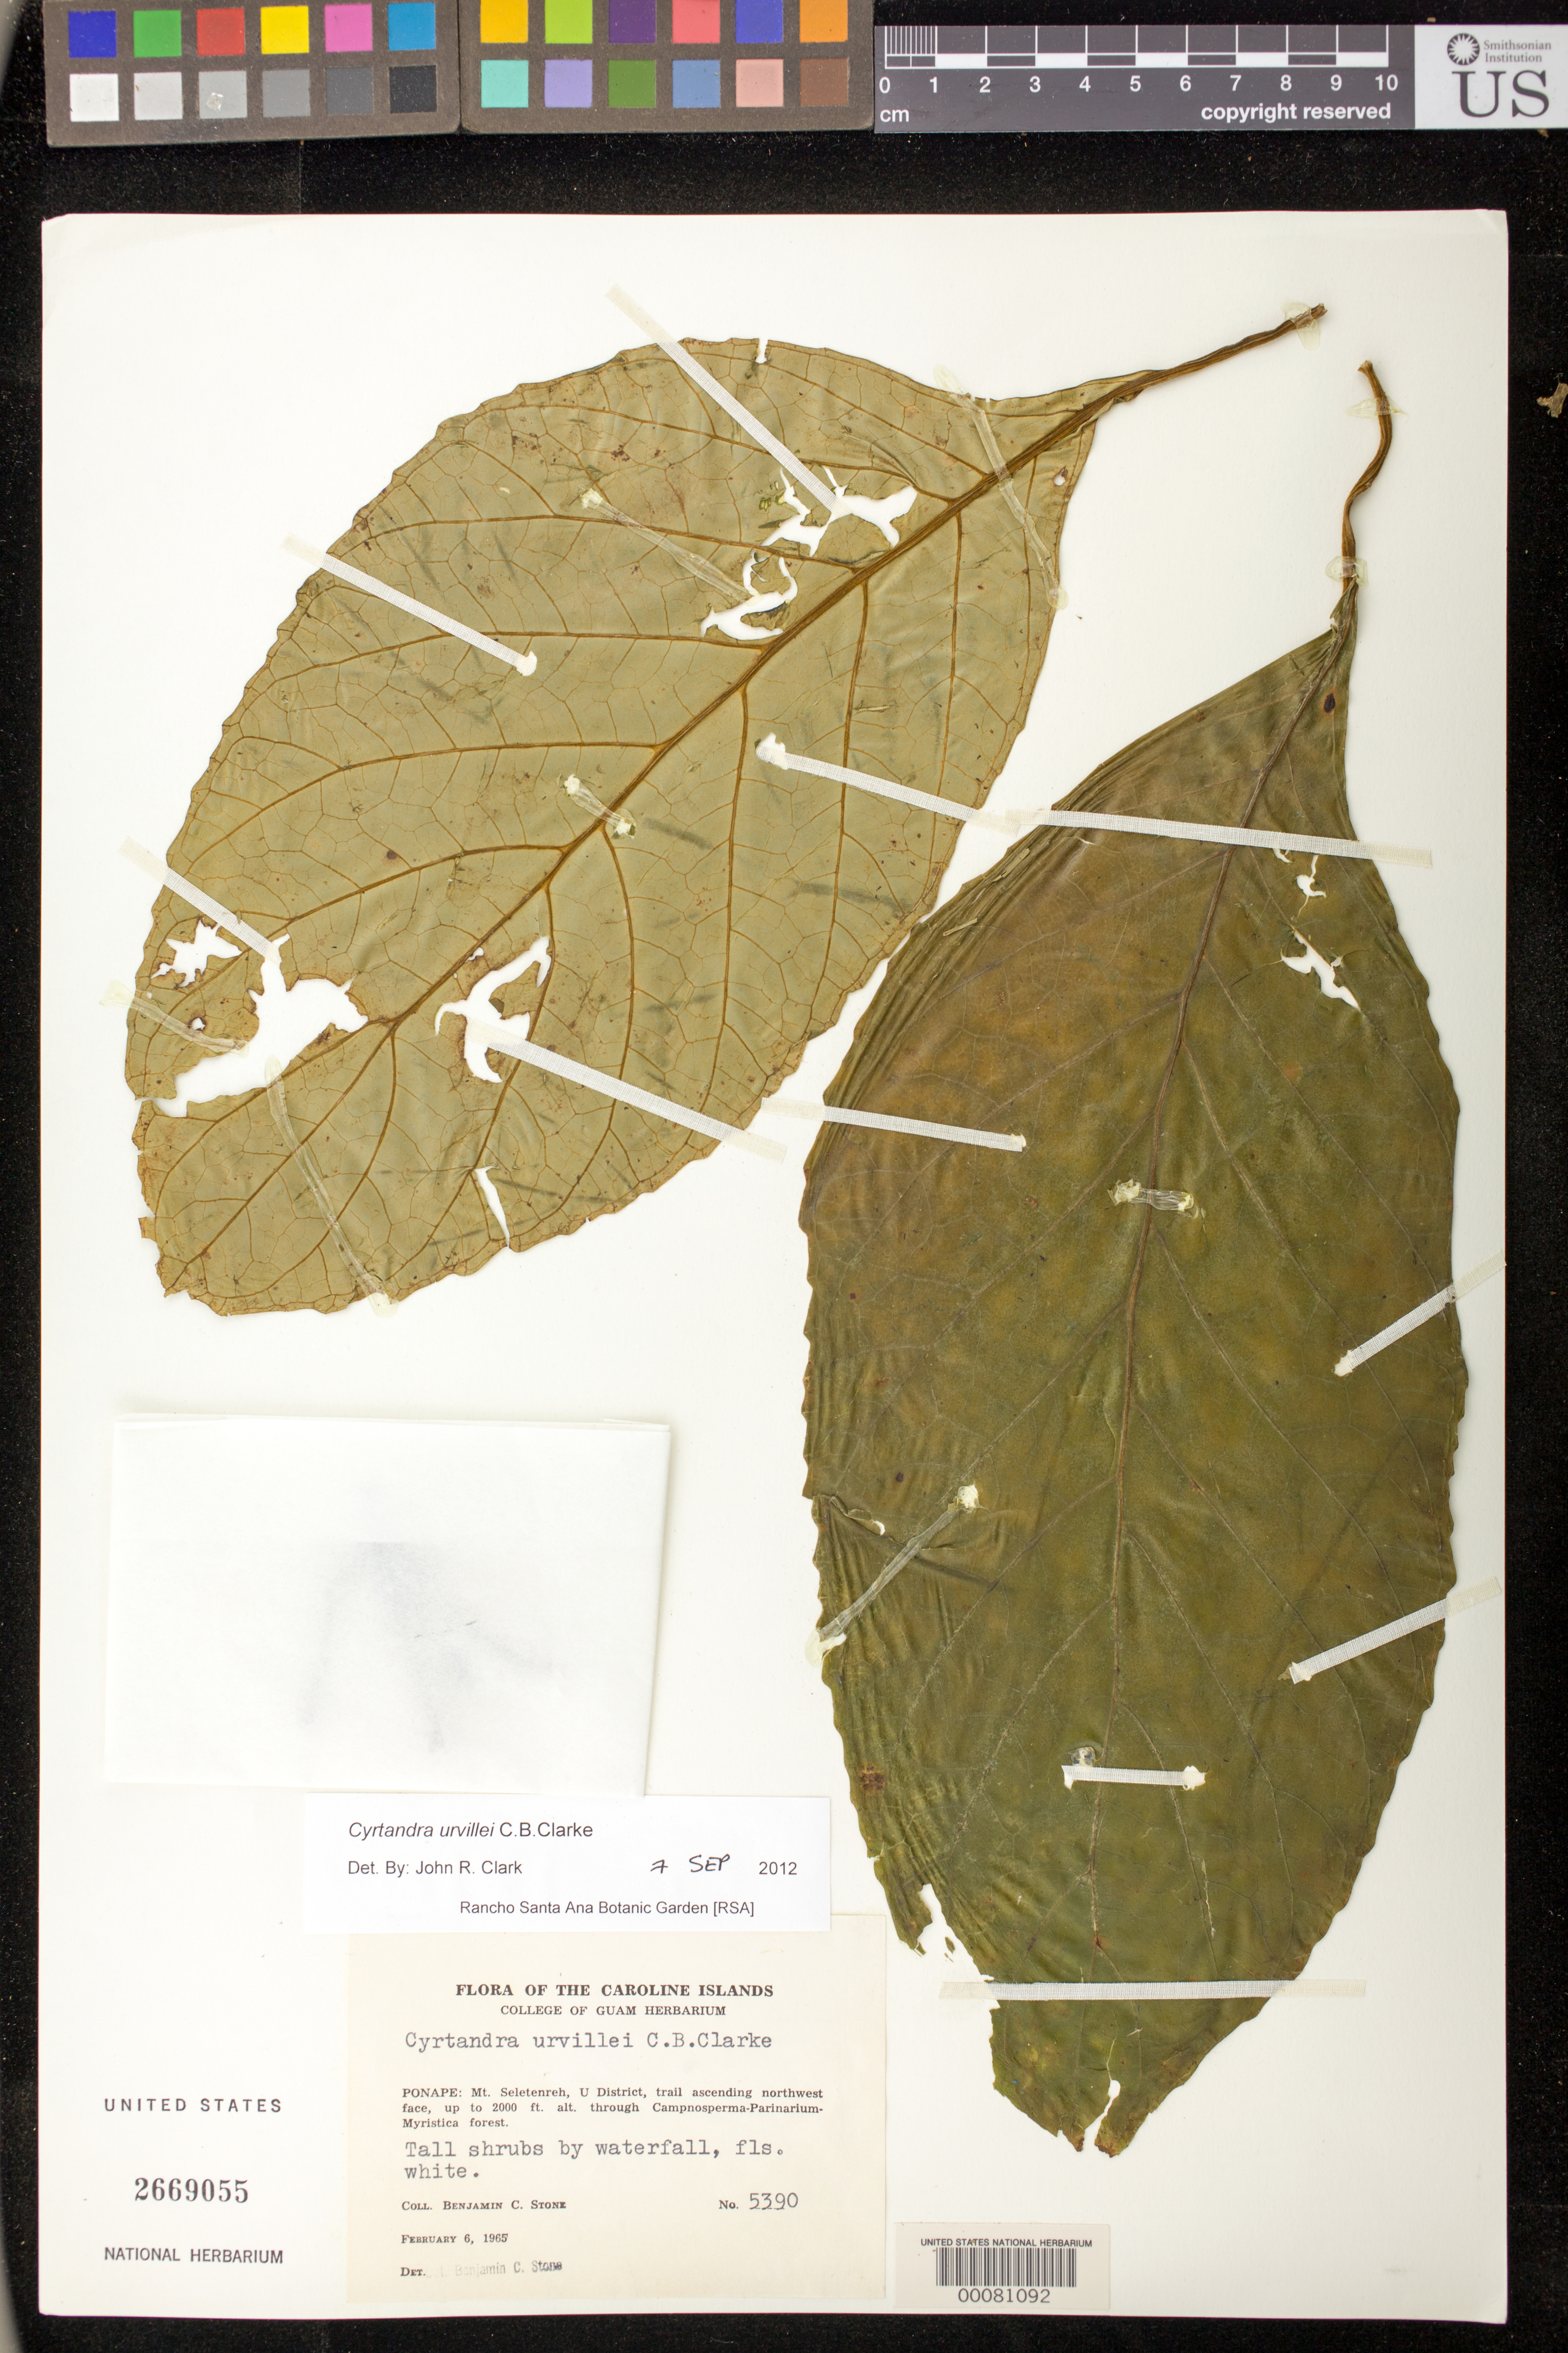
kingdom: Plantae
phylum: Tracheophyta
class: Magnoliopsida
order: Lamiales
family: Gesneriaceae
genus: Cyrtandra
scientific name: Cyrtandra urvillei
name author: C.B. Clarke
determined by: Stone, Benjamin C.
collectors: B. C. Stone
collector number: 5390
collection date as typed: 06 Feb 1965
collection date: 1965-02-06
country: Micronesia, Federated States of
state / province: Caroline Is.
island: Ponape I.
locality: Ponape, Mt Seletenreh, U district, trail ascending NW face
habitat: Through campnosperma-parinarium-myristica forest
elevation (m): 610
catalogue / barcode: US 2669055